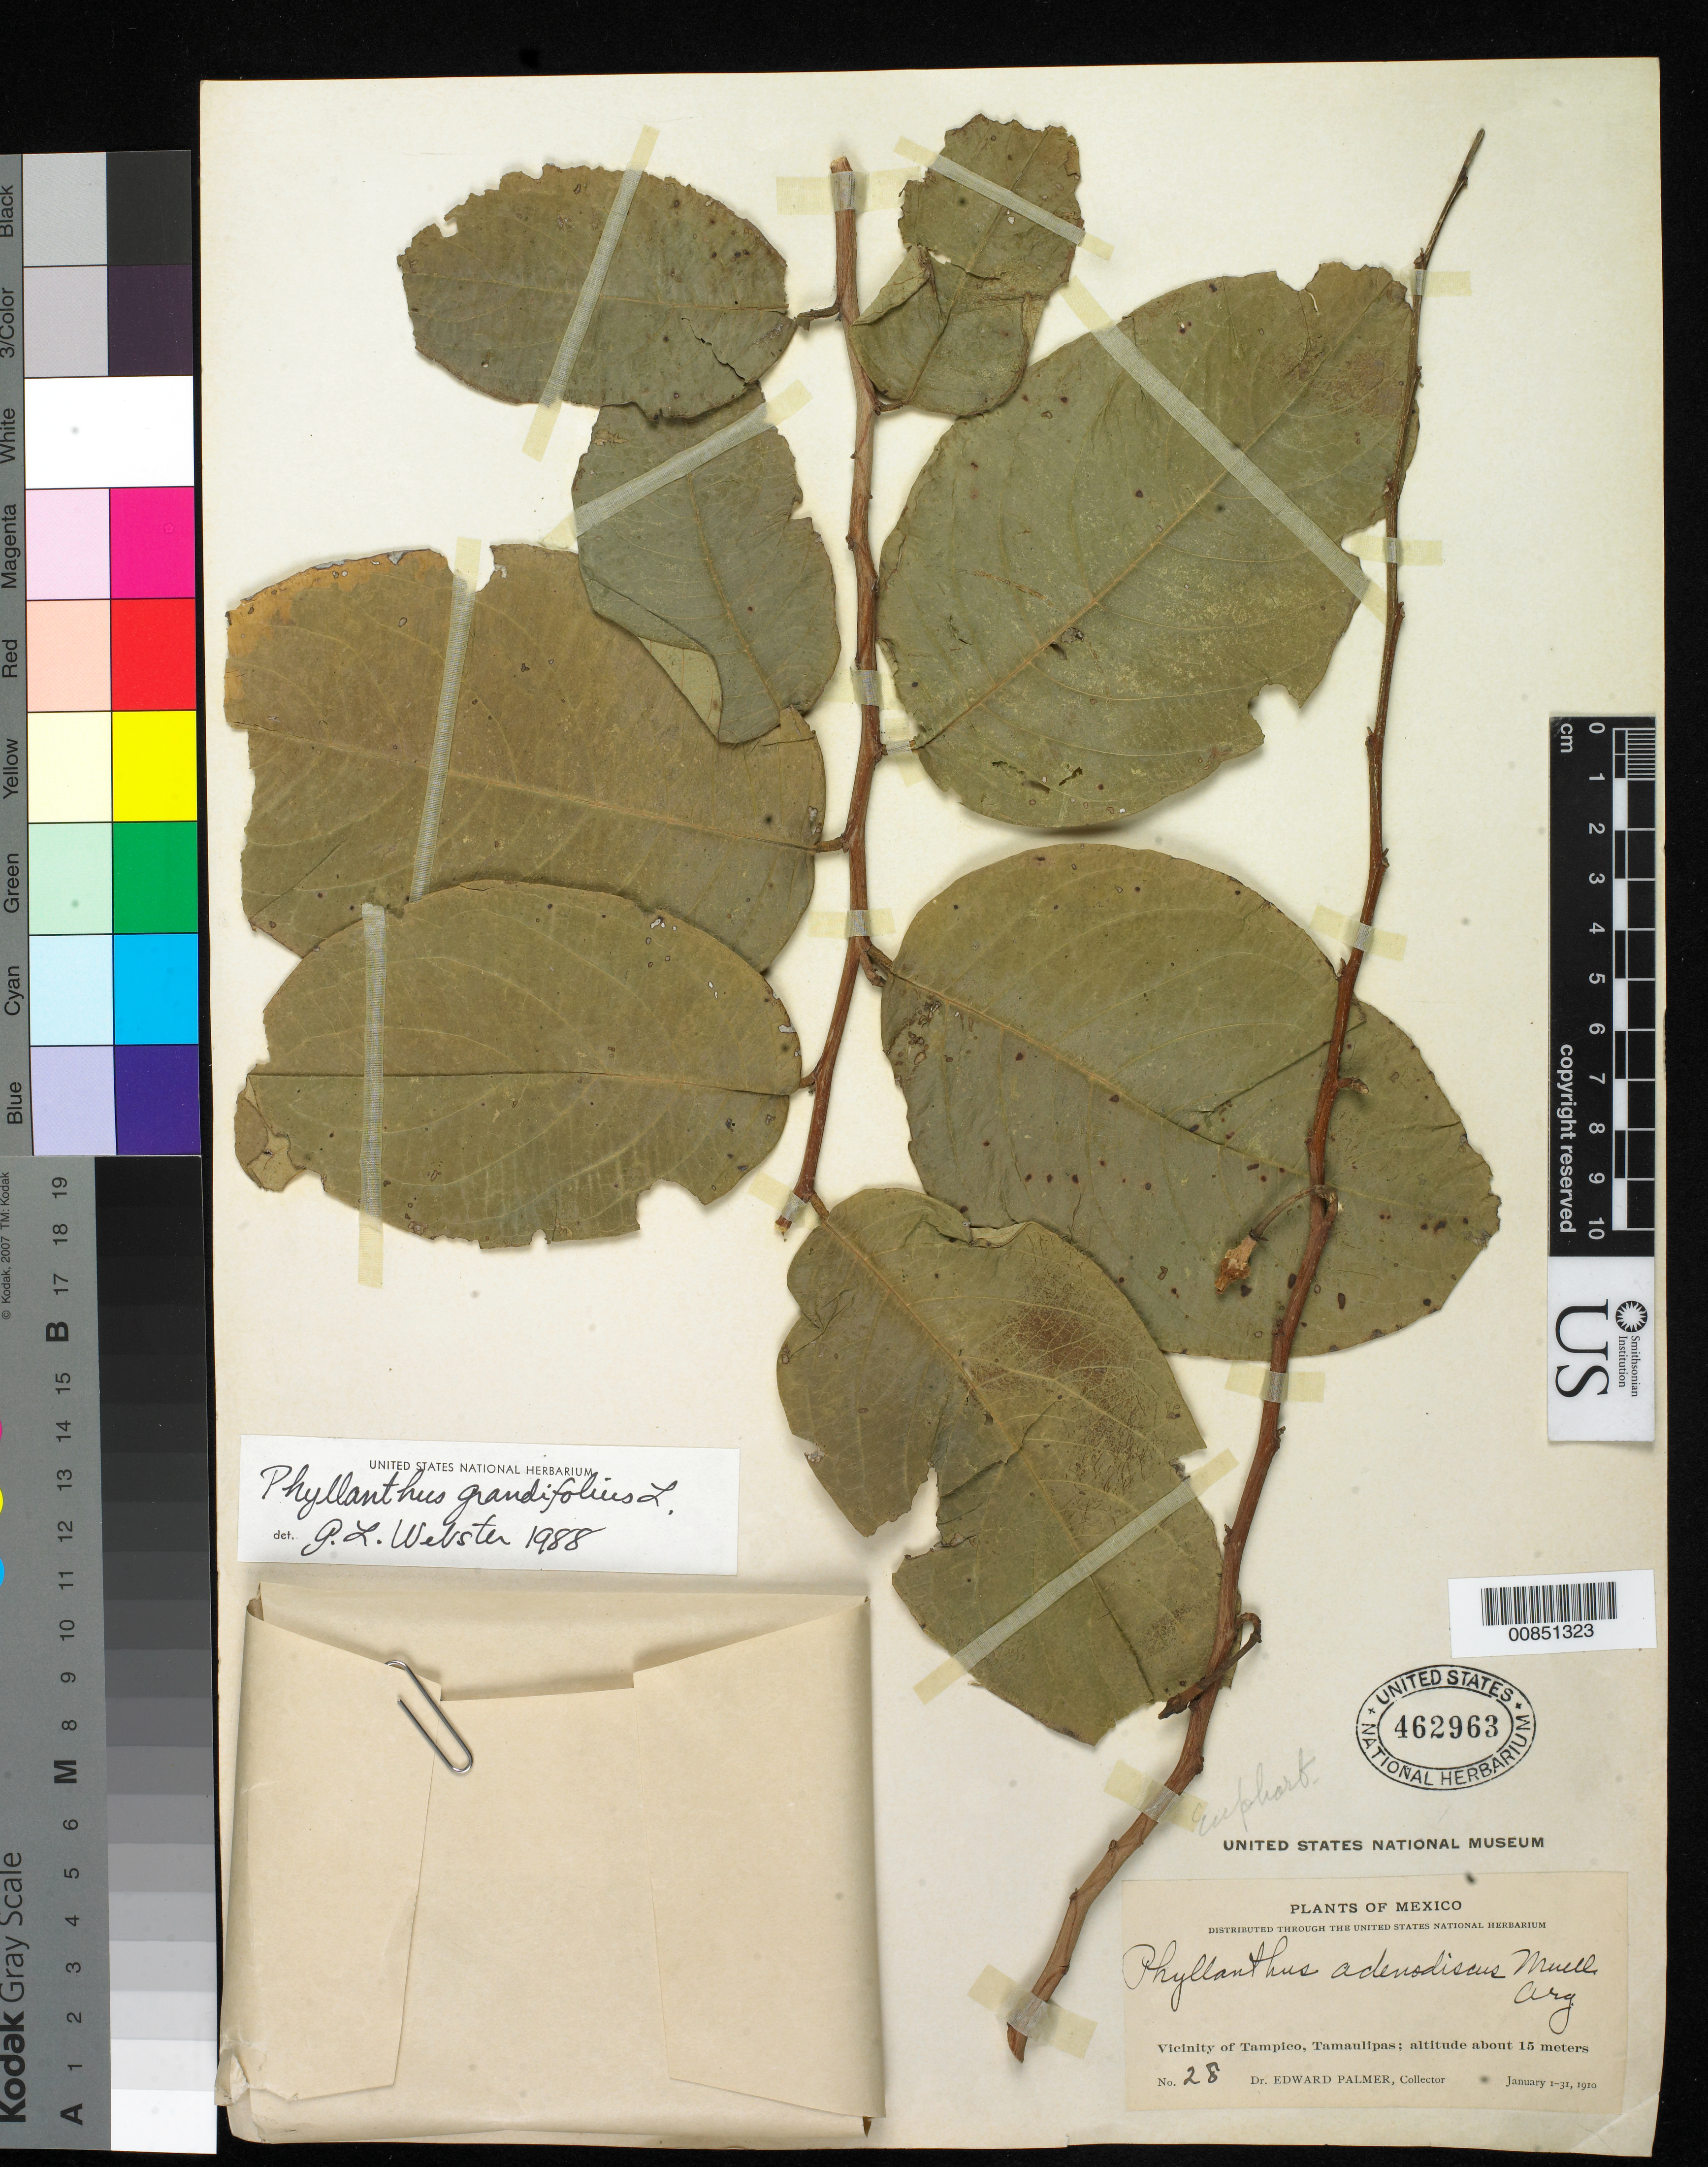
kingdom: Plantae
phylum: Tracheophyta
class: Magnoliopsida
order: Malpighiales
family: Phyllanthaceae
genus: Phyllanthus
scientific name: Phyllanthus grandifolius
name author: L.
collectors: E. Palmer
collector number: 28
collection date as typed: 01 Jan 1910 to 31 Jan 1910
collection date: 1910-01-01/1910-01-31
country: Mexico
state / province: Tamaulipas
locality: Vicinity of Tampico, Tamaulipas.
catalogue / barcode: US 462963